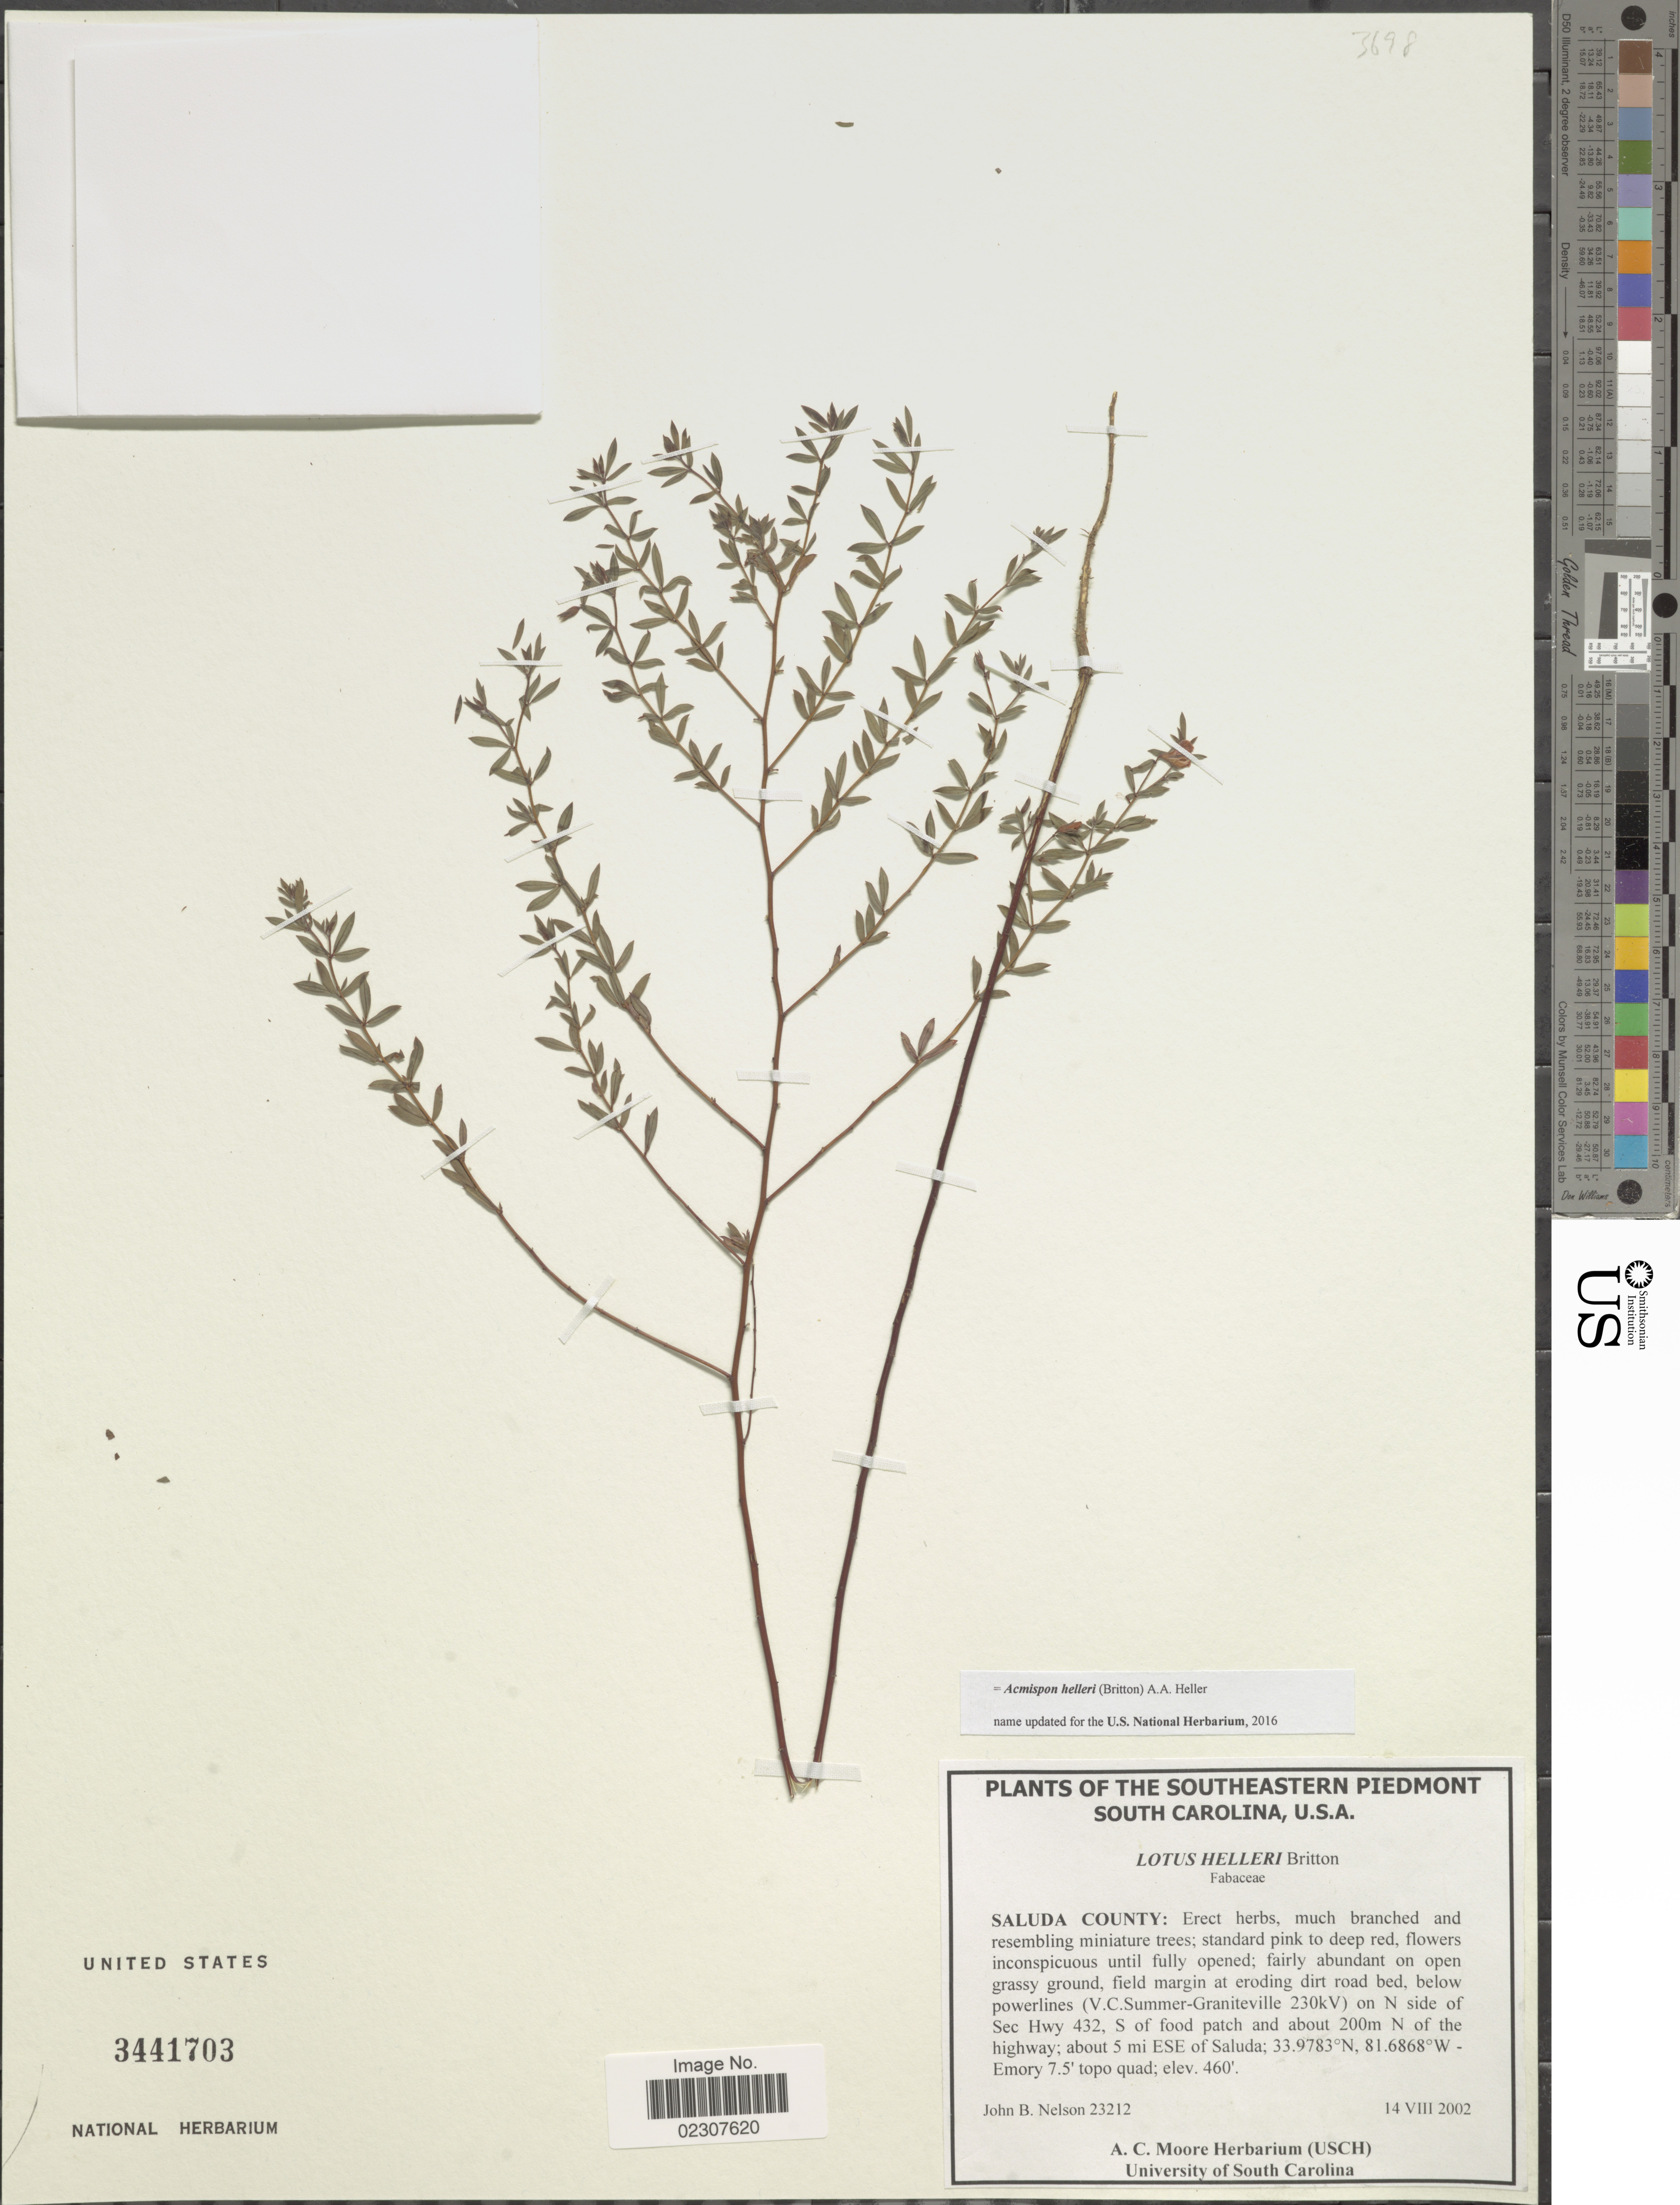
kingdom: Plantae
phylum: Tracheophyta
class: Magnoliopsida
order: Fabales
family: Fabaceae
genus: Acmispon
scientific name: Acmispon helleri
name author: (Britton) A. Heller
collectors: J. B. Nelson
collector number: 23212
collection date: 2002-08-14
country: United States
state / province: South Carolina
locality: The Southeastern Piedmont, Saluda County: fairly abundant on open grassy ground, field margin at eroding dirt road bed, below powerlines (V.C. Summer-Graniteville 230k V) on N side of Sec Hwy 432, S of food patch and about 200m N of the highway; about 5 mi ESE of Saluda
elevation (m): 140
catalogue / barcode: US 3441703